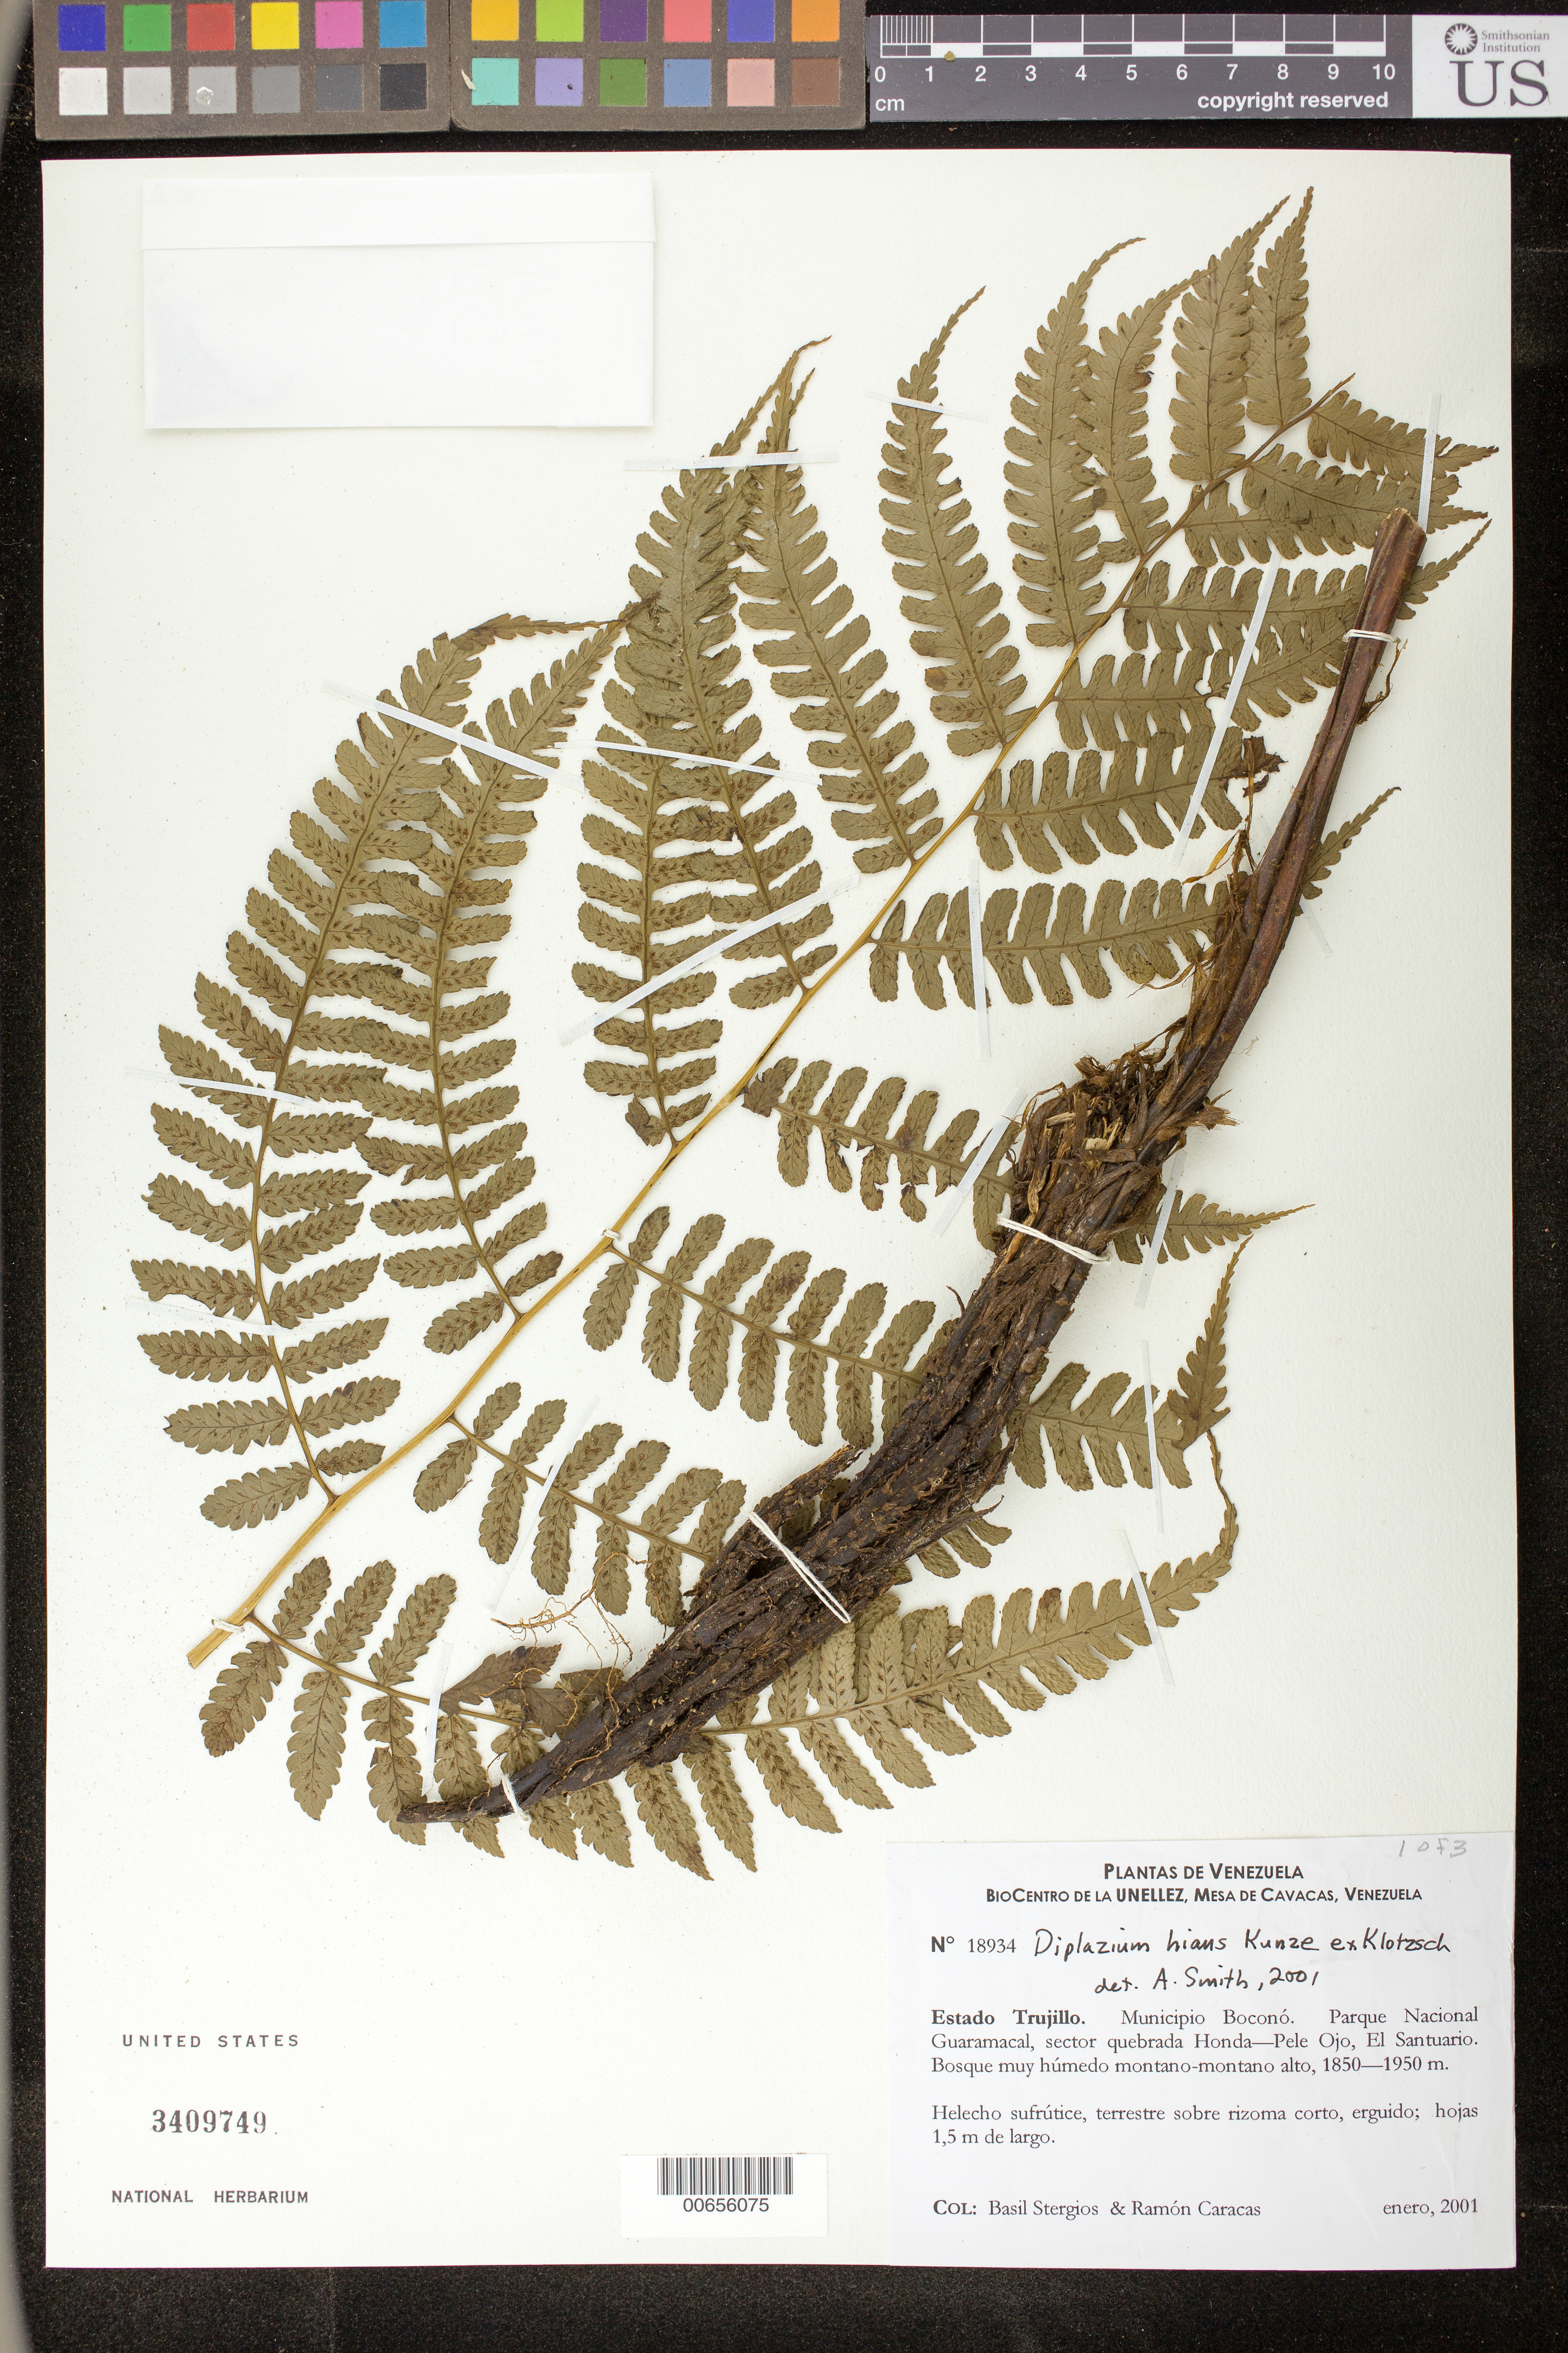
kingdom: Plantae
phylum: Tracheophyta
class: Polypodiopsida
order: Polypodiales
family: Athyriaceae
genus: Diplazium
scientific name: Diplazium hians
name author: Kunze ex Klotzsch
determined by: Smith, Alan R., (UC)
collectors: B. G. Stergios & R. Caracas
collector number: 18934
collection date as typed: Jan 2001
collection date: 2001-01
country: Venezuela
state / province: Trujillo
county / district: Boconó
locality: Parque Nacional Guaramacal, sector quebrada Honda-Pele Ojo, El Santuario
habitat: Bosque muy húmedo montano-montano alto.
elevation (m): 1850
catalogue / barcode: US 3409749